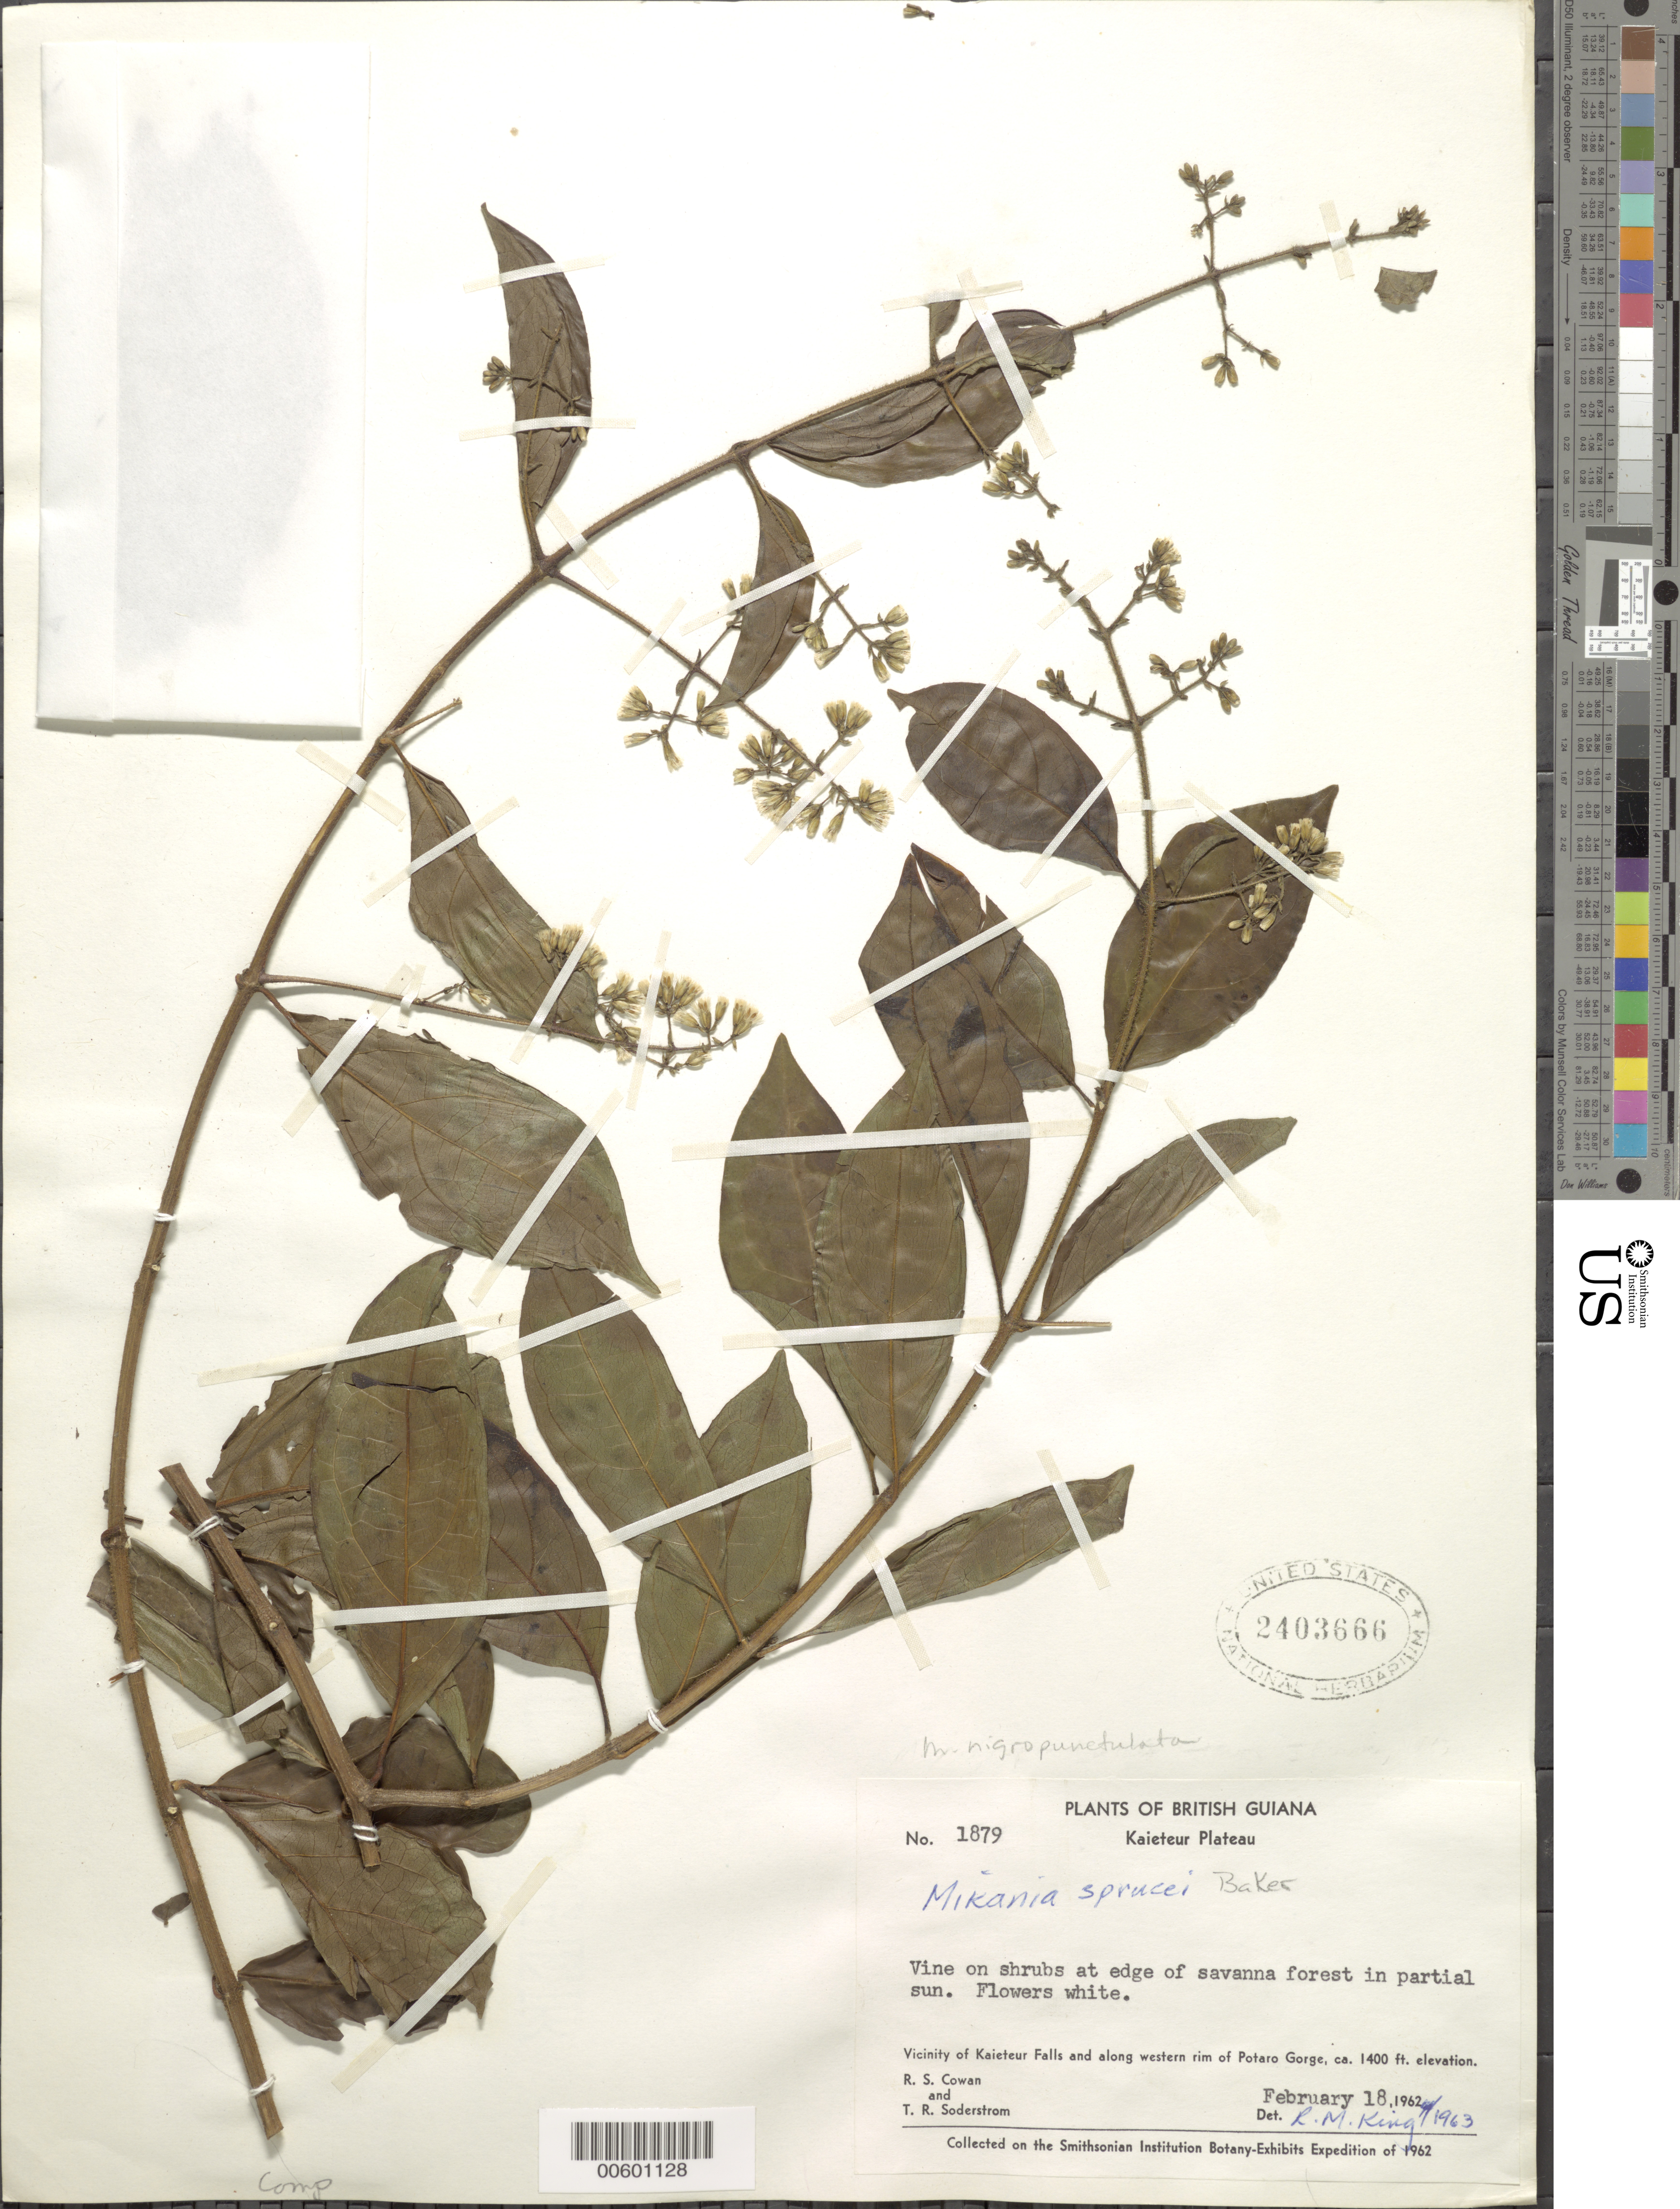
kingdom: Plantae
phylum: Tracheophyta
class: Magnoliopsida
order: Asterales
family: Asteraceae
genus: Mikania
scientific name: Mikania nigropunctulata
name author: Hieron.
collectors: R. S. Cowan & T. R. Soderstrom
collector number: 1879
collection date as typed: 18-Feb-62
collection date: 1962-02-18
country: Guyana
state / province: Potaro-Siparuni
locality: Kaieteur Plateau, vicinity of Kaieteur Falls and western rim of Potaro Gorge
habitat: Edge of savanna forest in partial sun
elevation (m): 427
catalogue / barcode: US 2403666